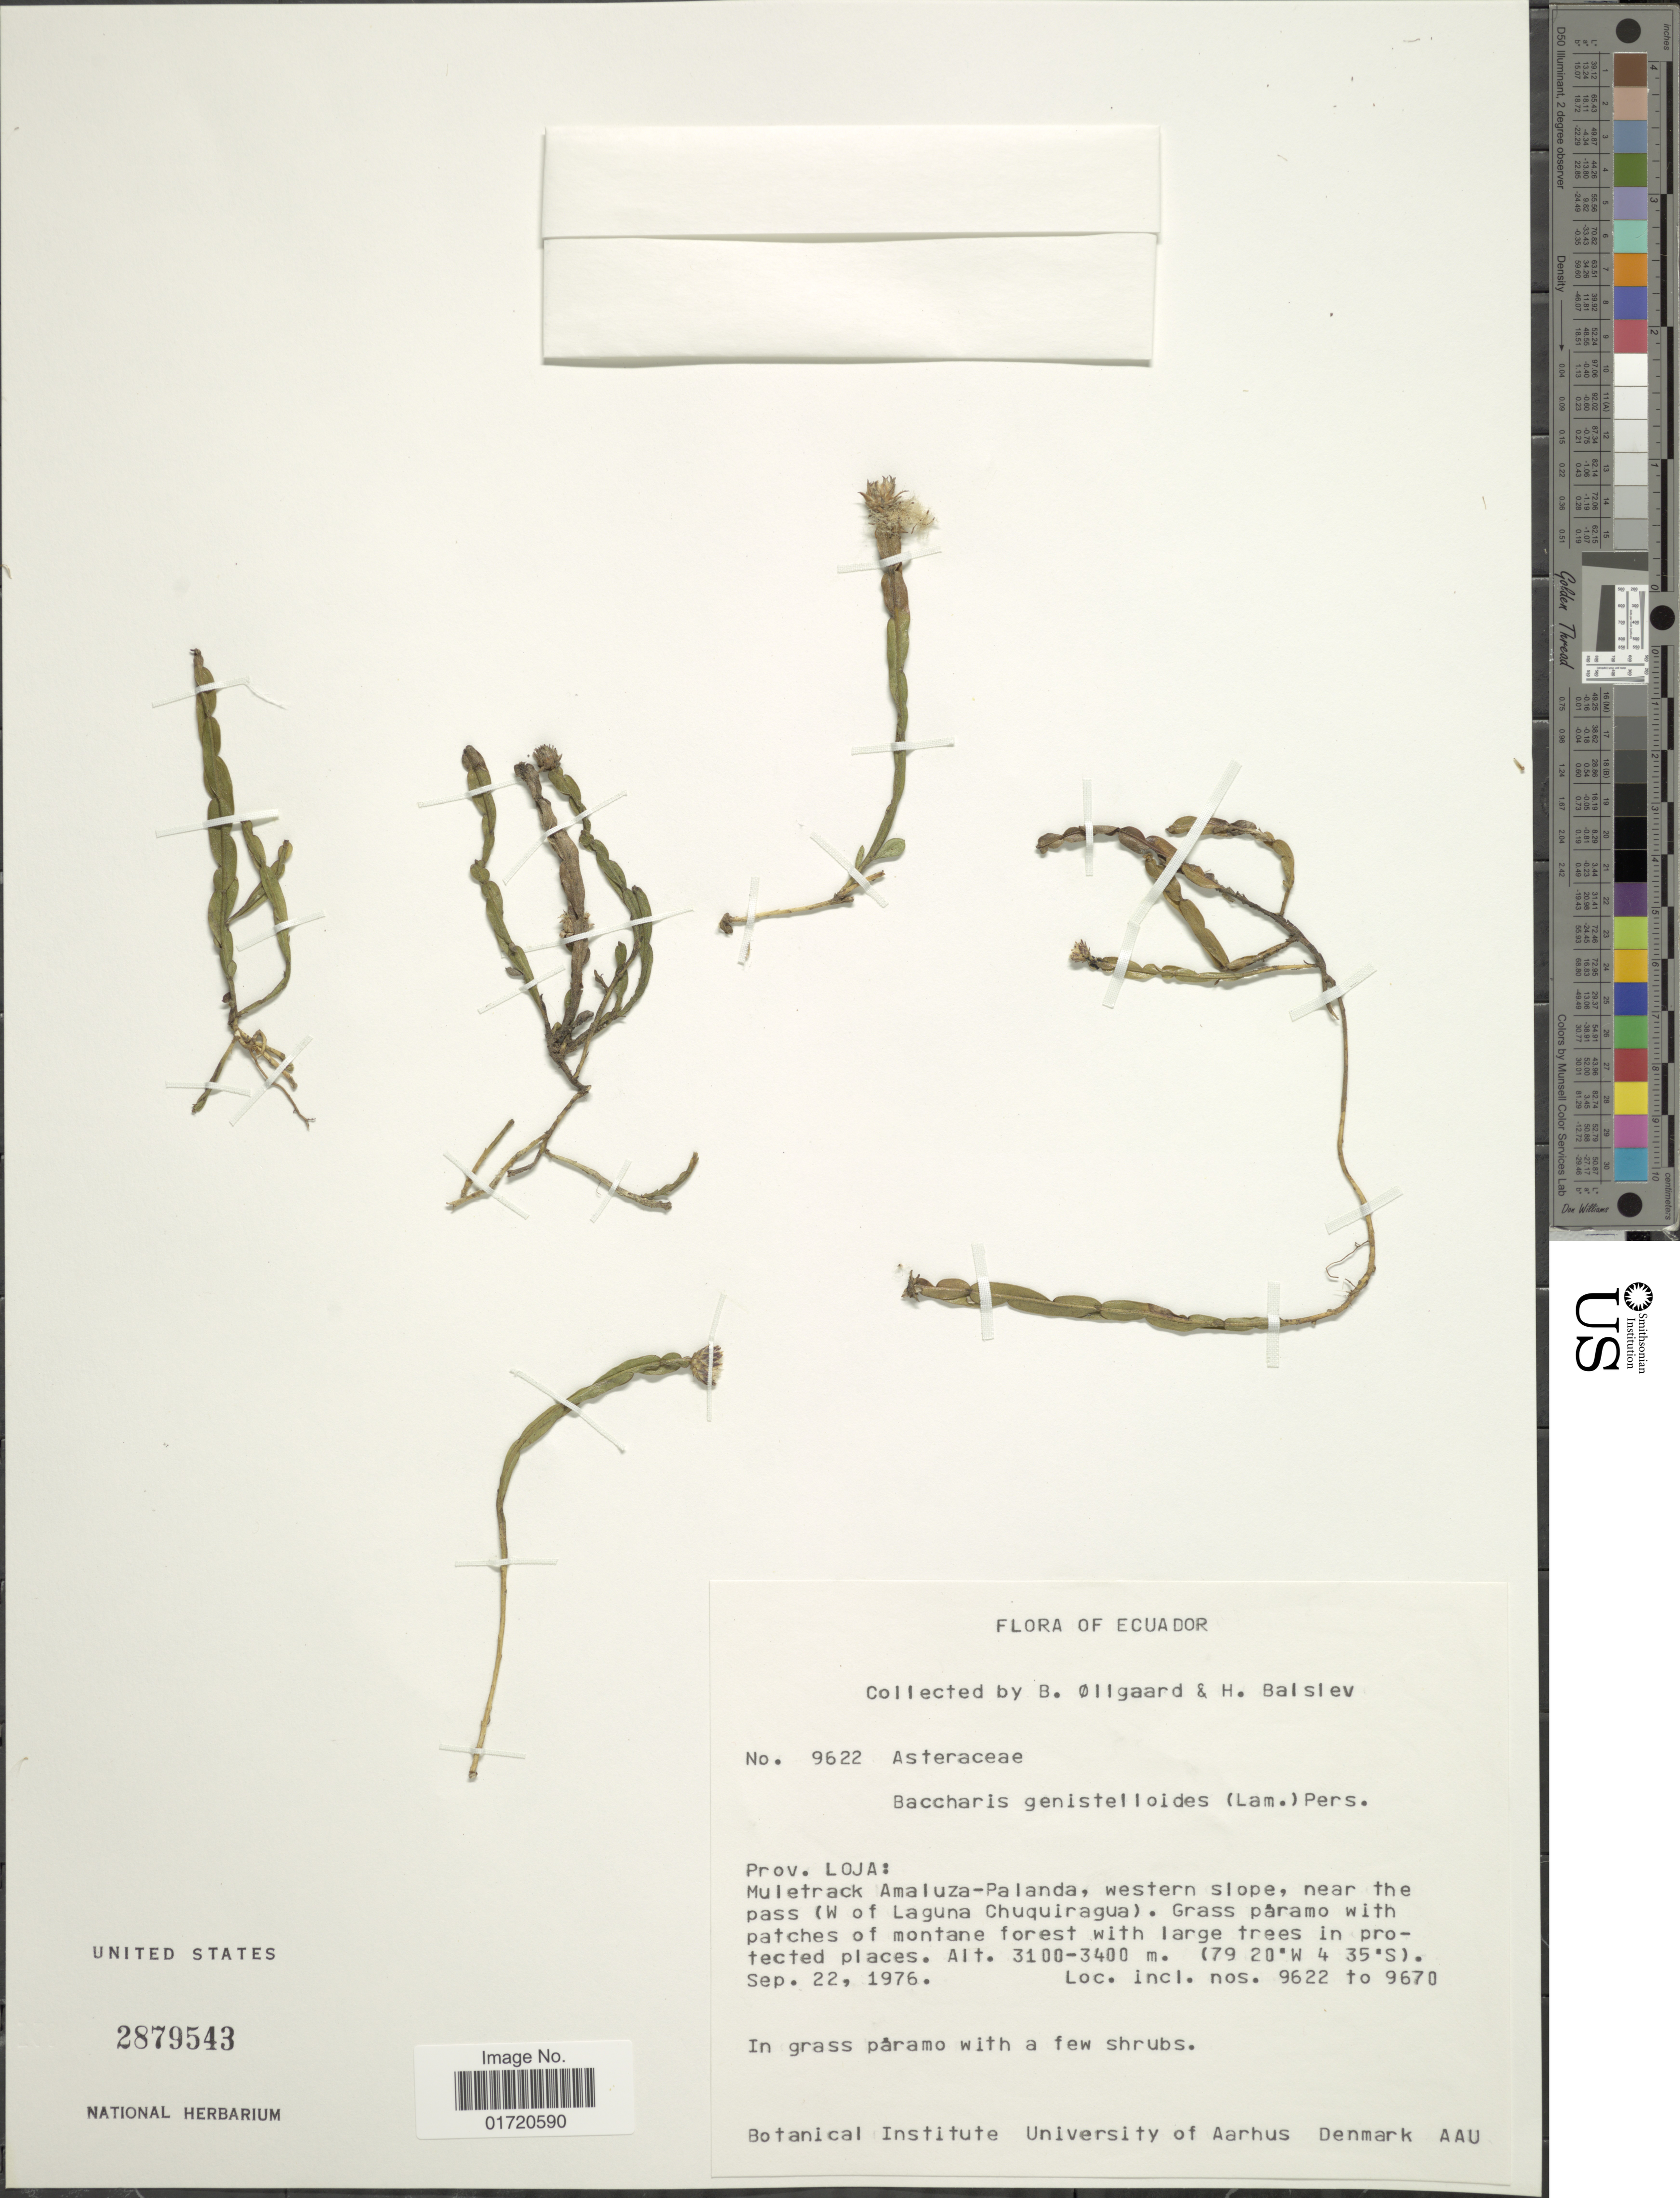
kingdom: Plantae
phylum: Tracheophyta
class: Magnoliopsida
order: Asterales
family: Asteraceae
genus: Baccharis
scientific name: Baccharis genistelloides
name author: (Lam.) Pers.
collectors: B. Øllgaard & H. Balslev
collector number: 9622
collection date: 1976-09-22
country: Ecuador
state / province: Loja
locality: Muletrack AmaluzaPalanda, western slope, near the pass (W of Laguna Chuquiragua).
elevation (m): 3100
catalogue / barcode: US 2879543